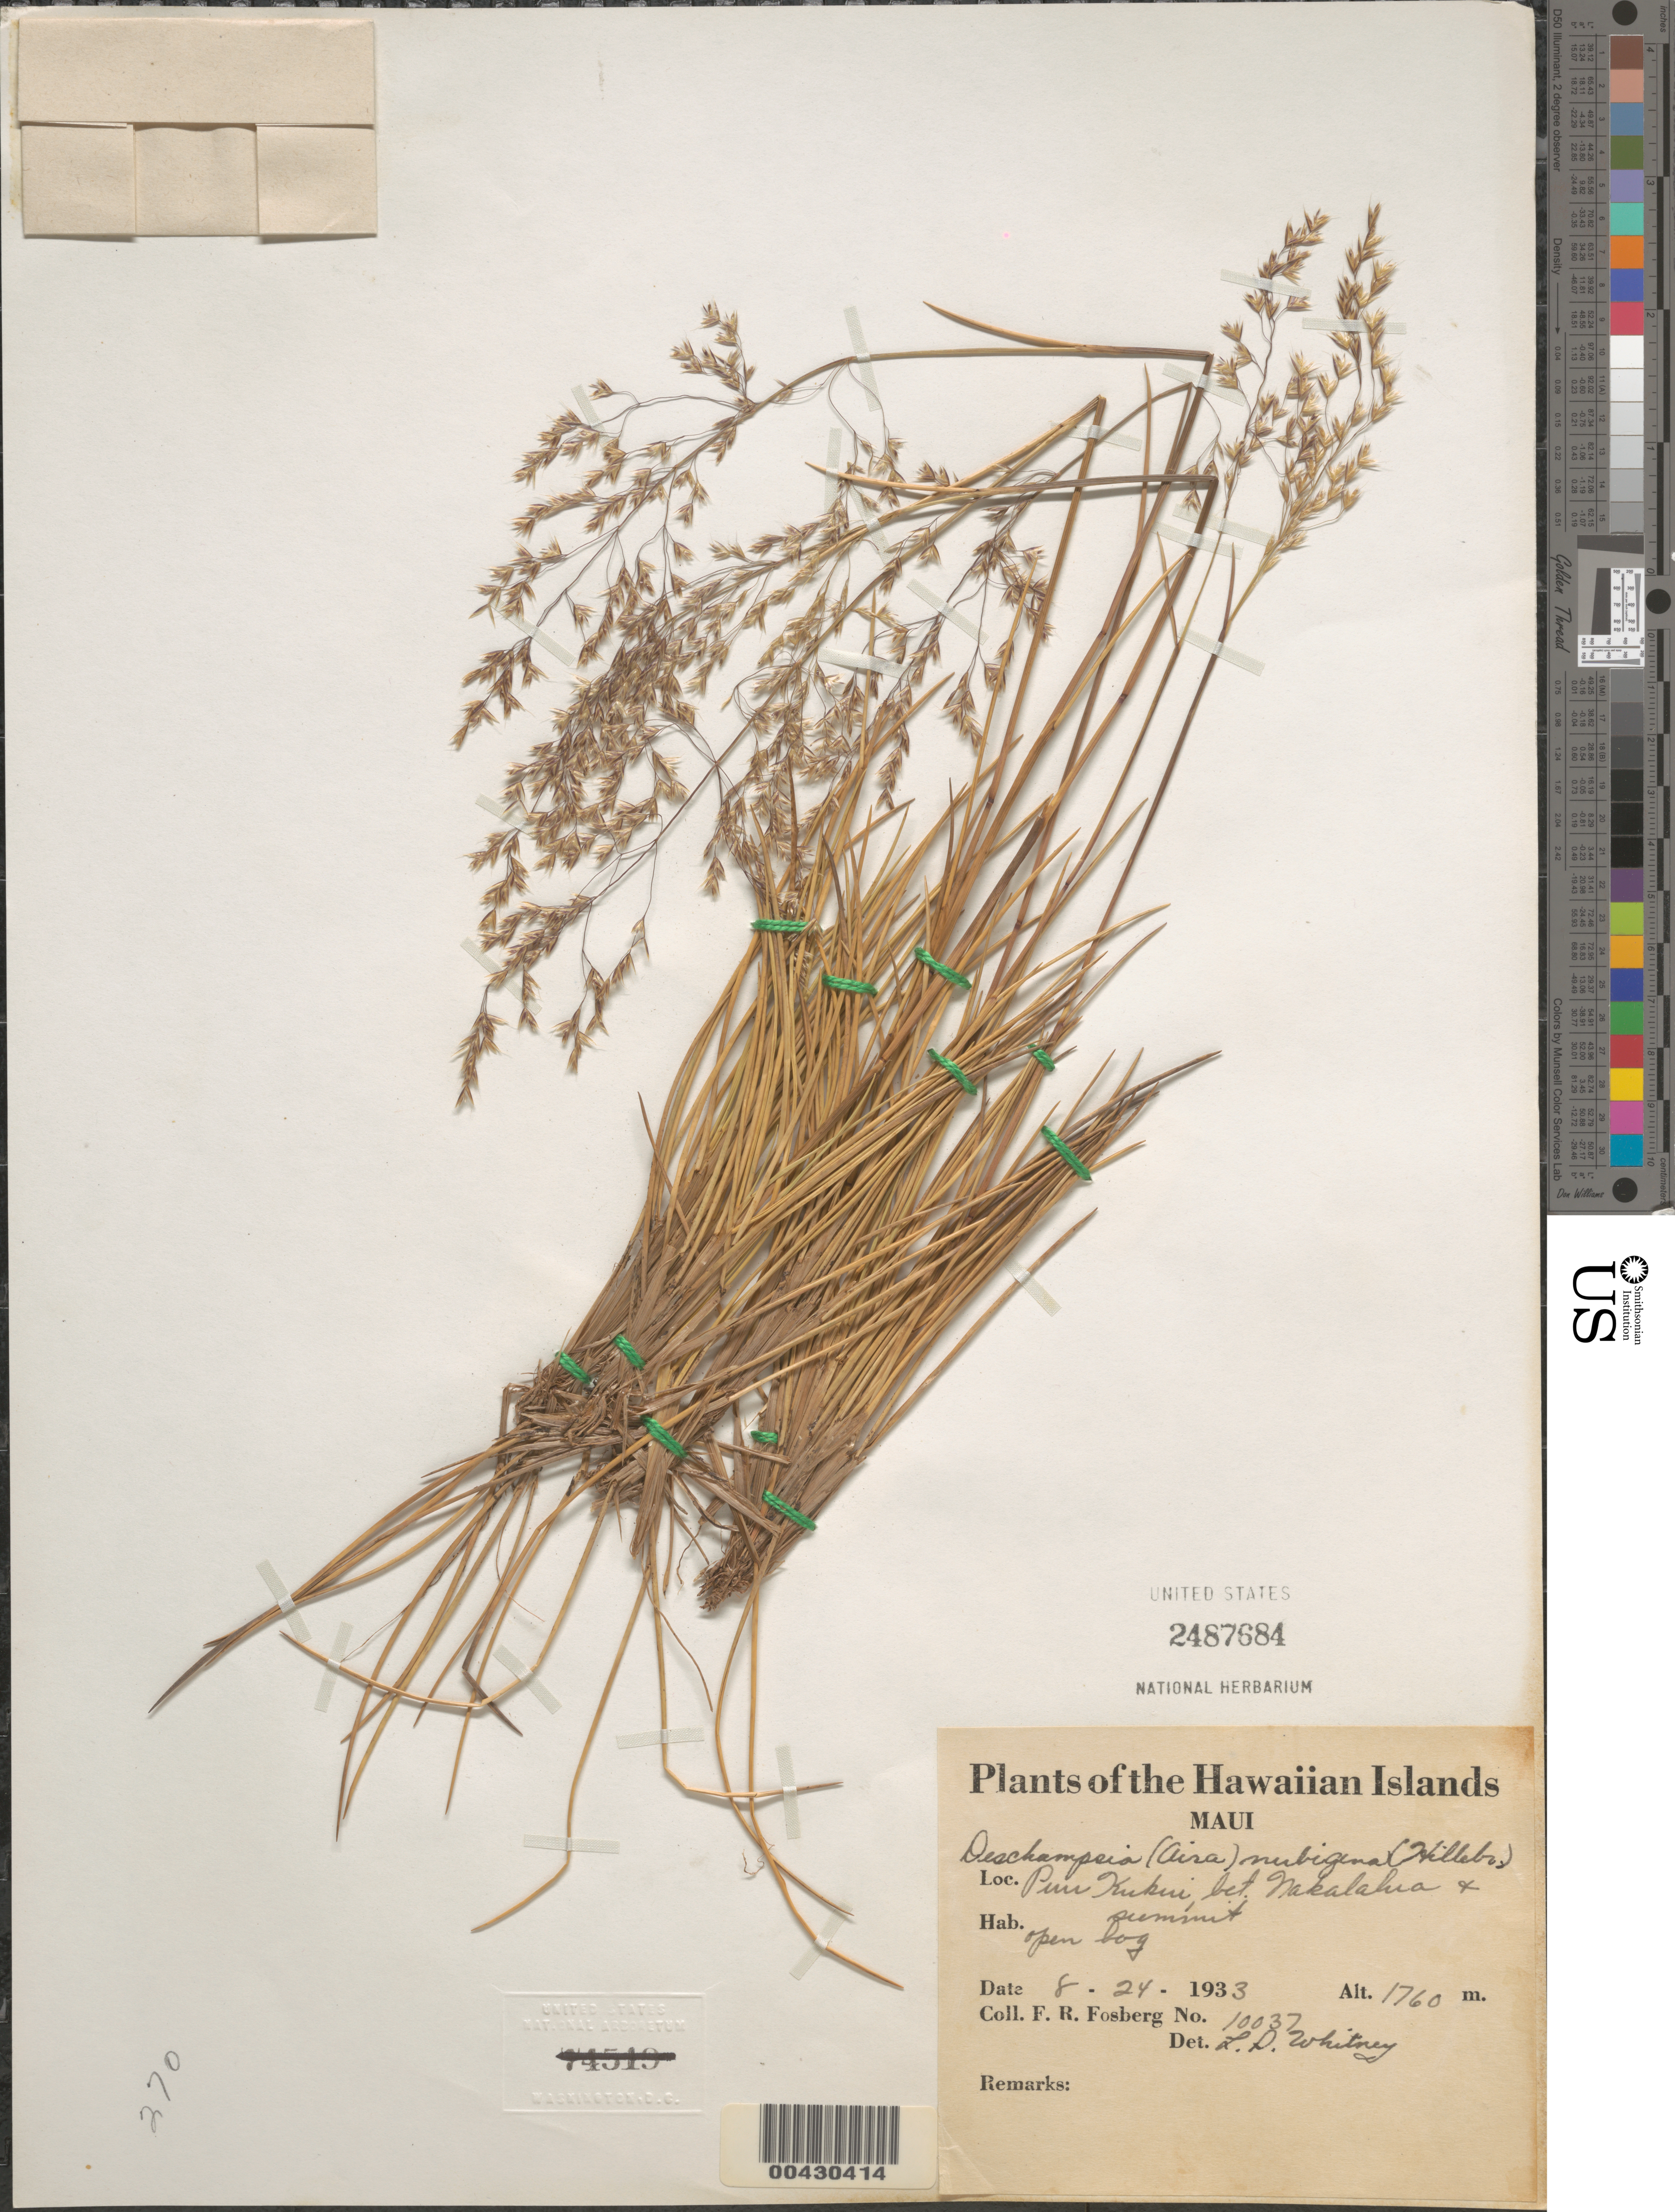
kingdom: Plantae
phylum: Tracheophyta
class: Liliopsida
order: Poales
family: Poaceae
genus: Deschampsia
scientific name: Deschampsia nubigena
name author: Hillebr.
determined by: Whitney, L. D.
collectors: F. R. Fosberg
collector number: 10037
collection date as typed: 24 Aug 1933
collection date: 1933-08-24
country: United States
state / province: Hawaii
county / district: Maui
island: Maui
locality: Puu Kukui, Between Nakalalua and summit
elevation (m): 1760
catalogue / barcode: US 2487684